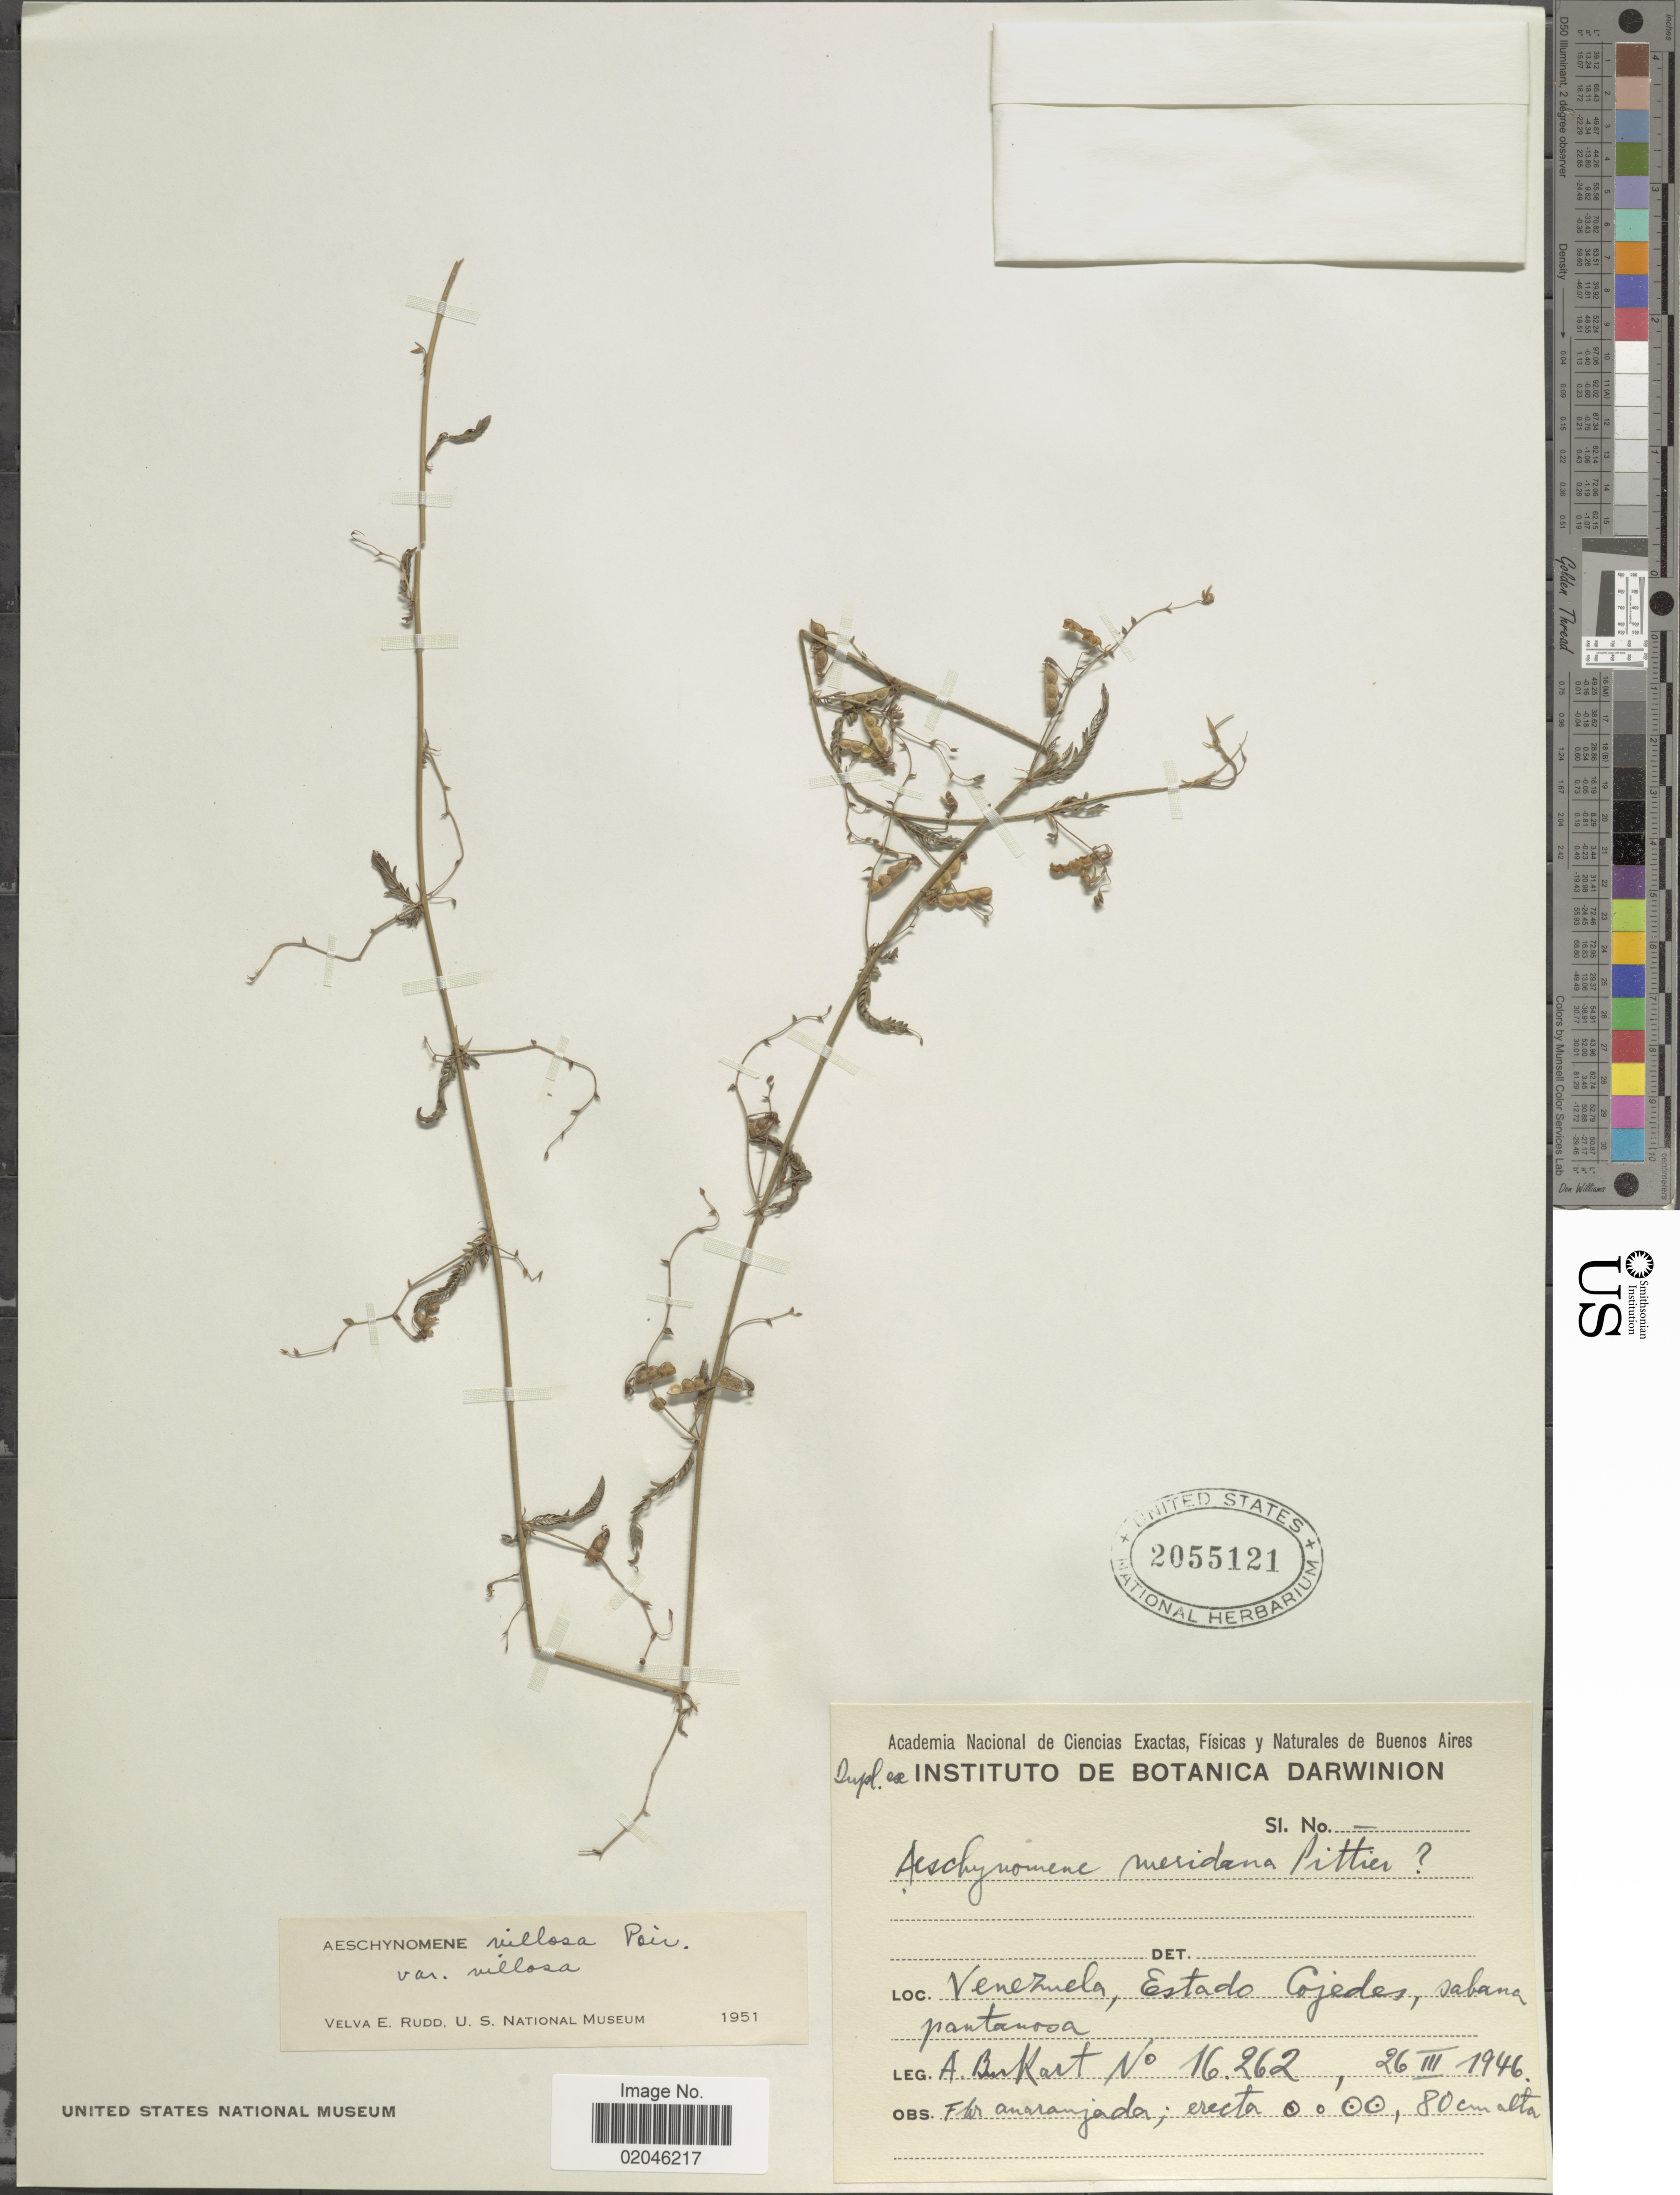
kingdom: Plantae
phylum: Tracheophyta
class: Magnoliopsida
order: Fabales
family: Fabaceae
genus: Aeschynomene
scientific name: Aeschynomene villosa var. villosa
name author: Poir.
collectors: A. E. Burkart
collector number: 16262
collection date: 1946-03-26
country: Venezuela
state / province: Cojedes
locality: Sabana pantanosa.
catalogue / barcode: US 2055121